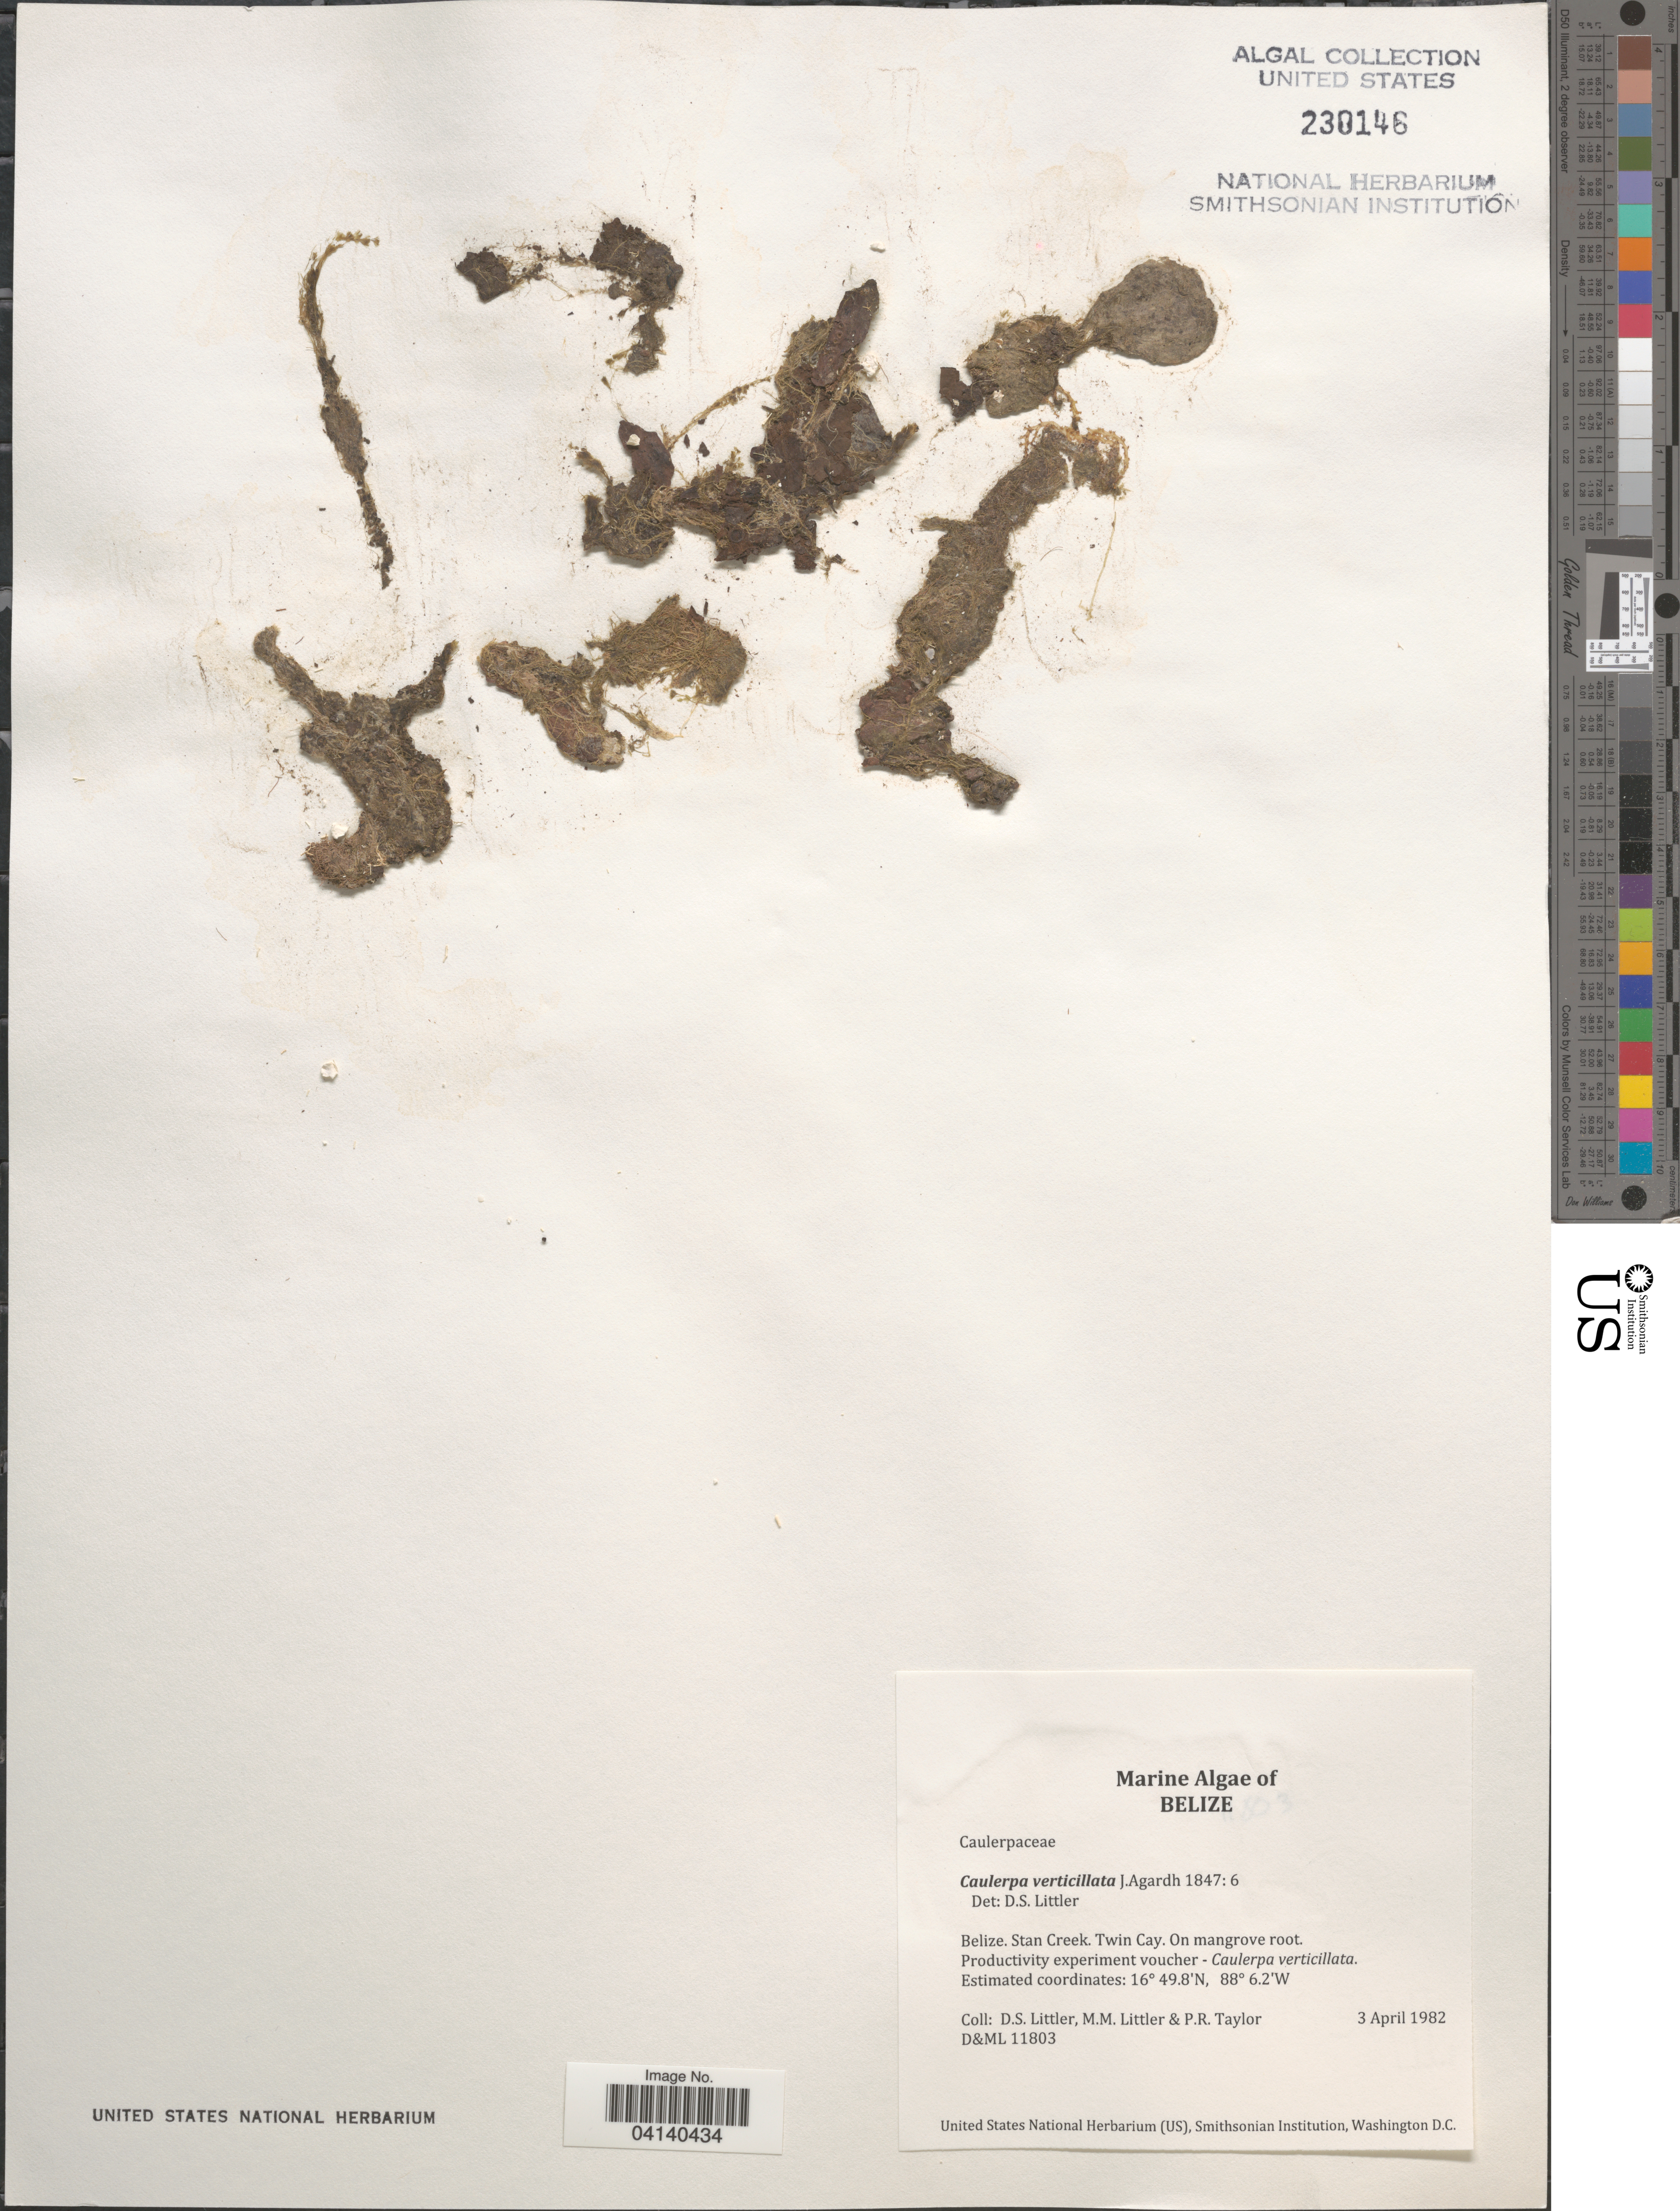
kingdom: Plantae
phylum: Chlorophyta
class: Ulvophyceae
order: Bryopsidales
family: Caulerpaceae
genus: Caulerpa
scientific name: Caulerpa verticillata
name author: J. Agardh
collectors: D. S. Littler & P. R. Taylor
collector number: D&ML11803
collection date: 1982-04-03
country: Belize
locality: Stan Creek. Twin Cay.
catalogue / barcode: US 230146